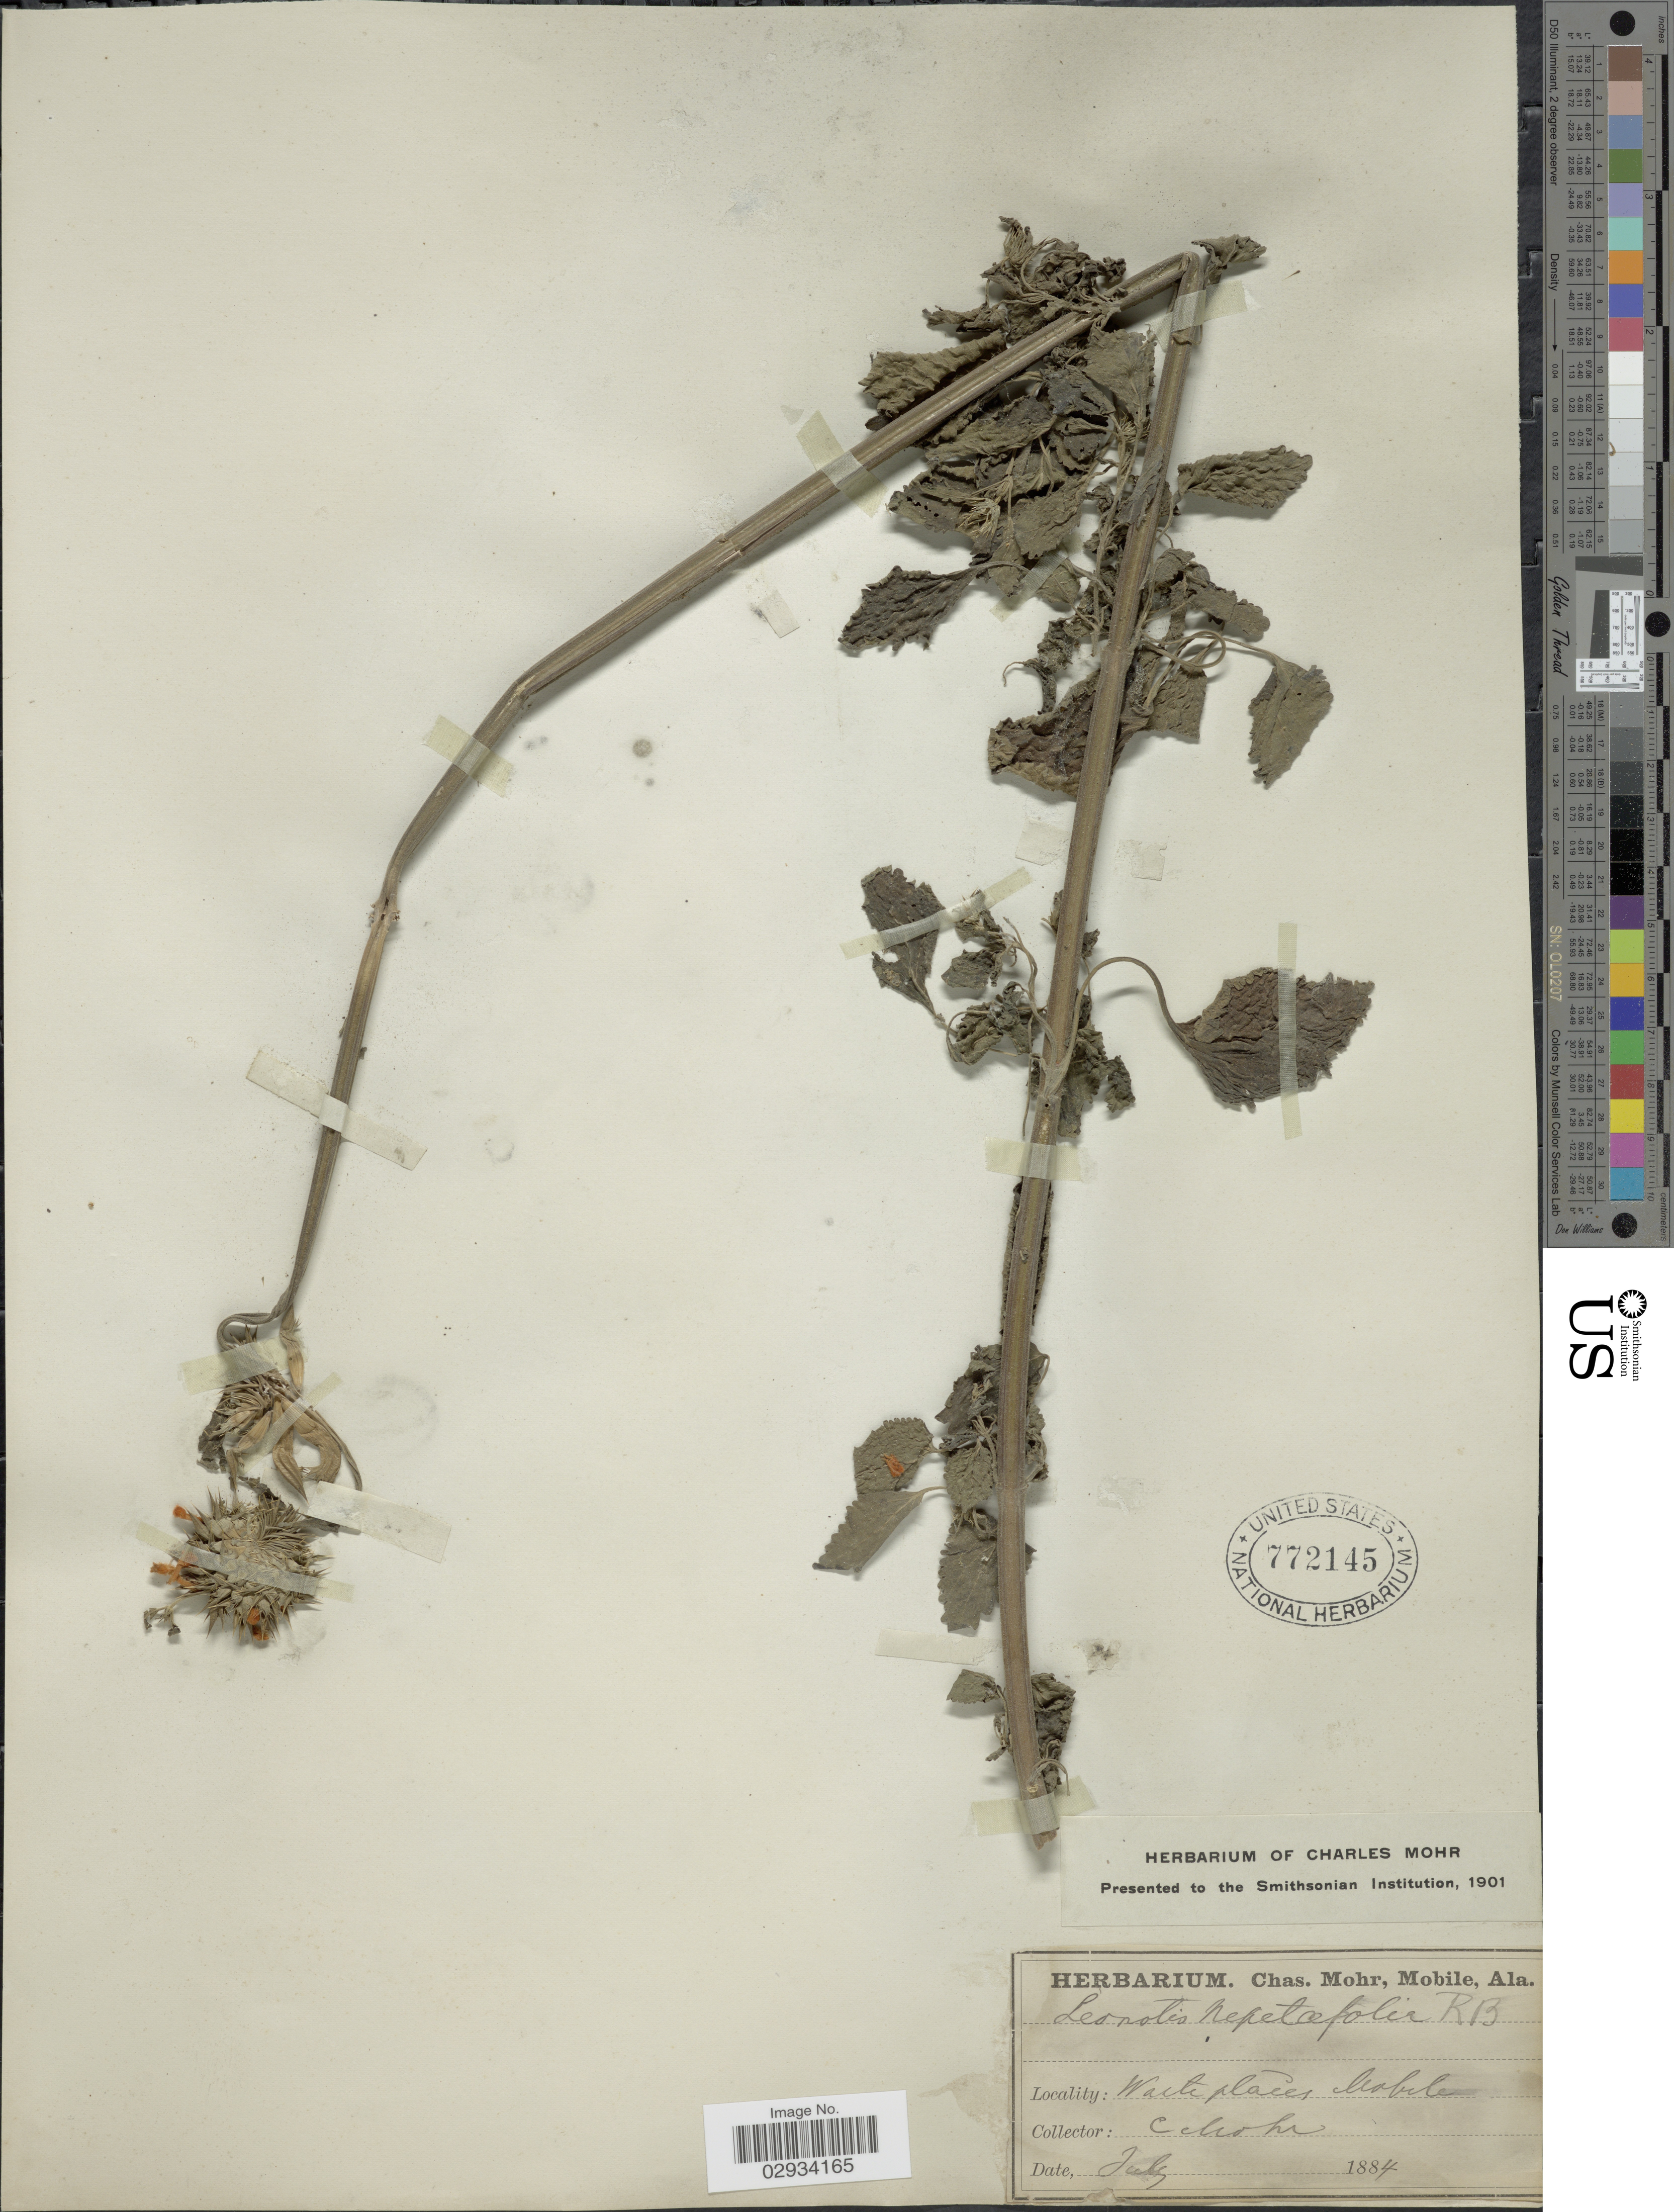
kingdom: Plantae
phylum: Tracheophyta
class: Magnoliopsida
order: Lamiales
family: Lamiaceae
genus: Leonotis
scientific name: Leonotis nepetifolia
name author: (L.) R. Br.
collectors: Mohr, C. T. (herbarium)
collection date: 1884-07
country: United States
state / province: Alabama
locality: Mobile.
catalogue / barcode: US 772145